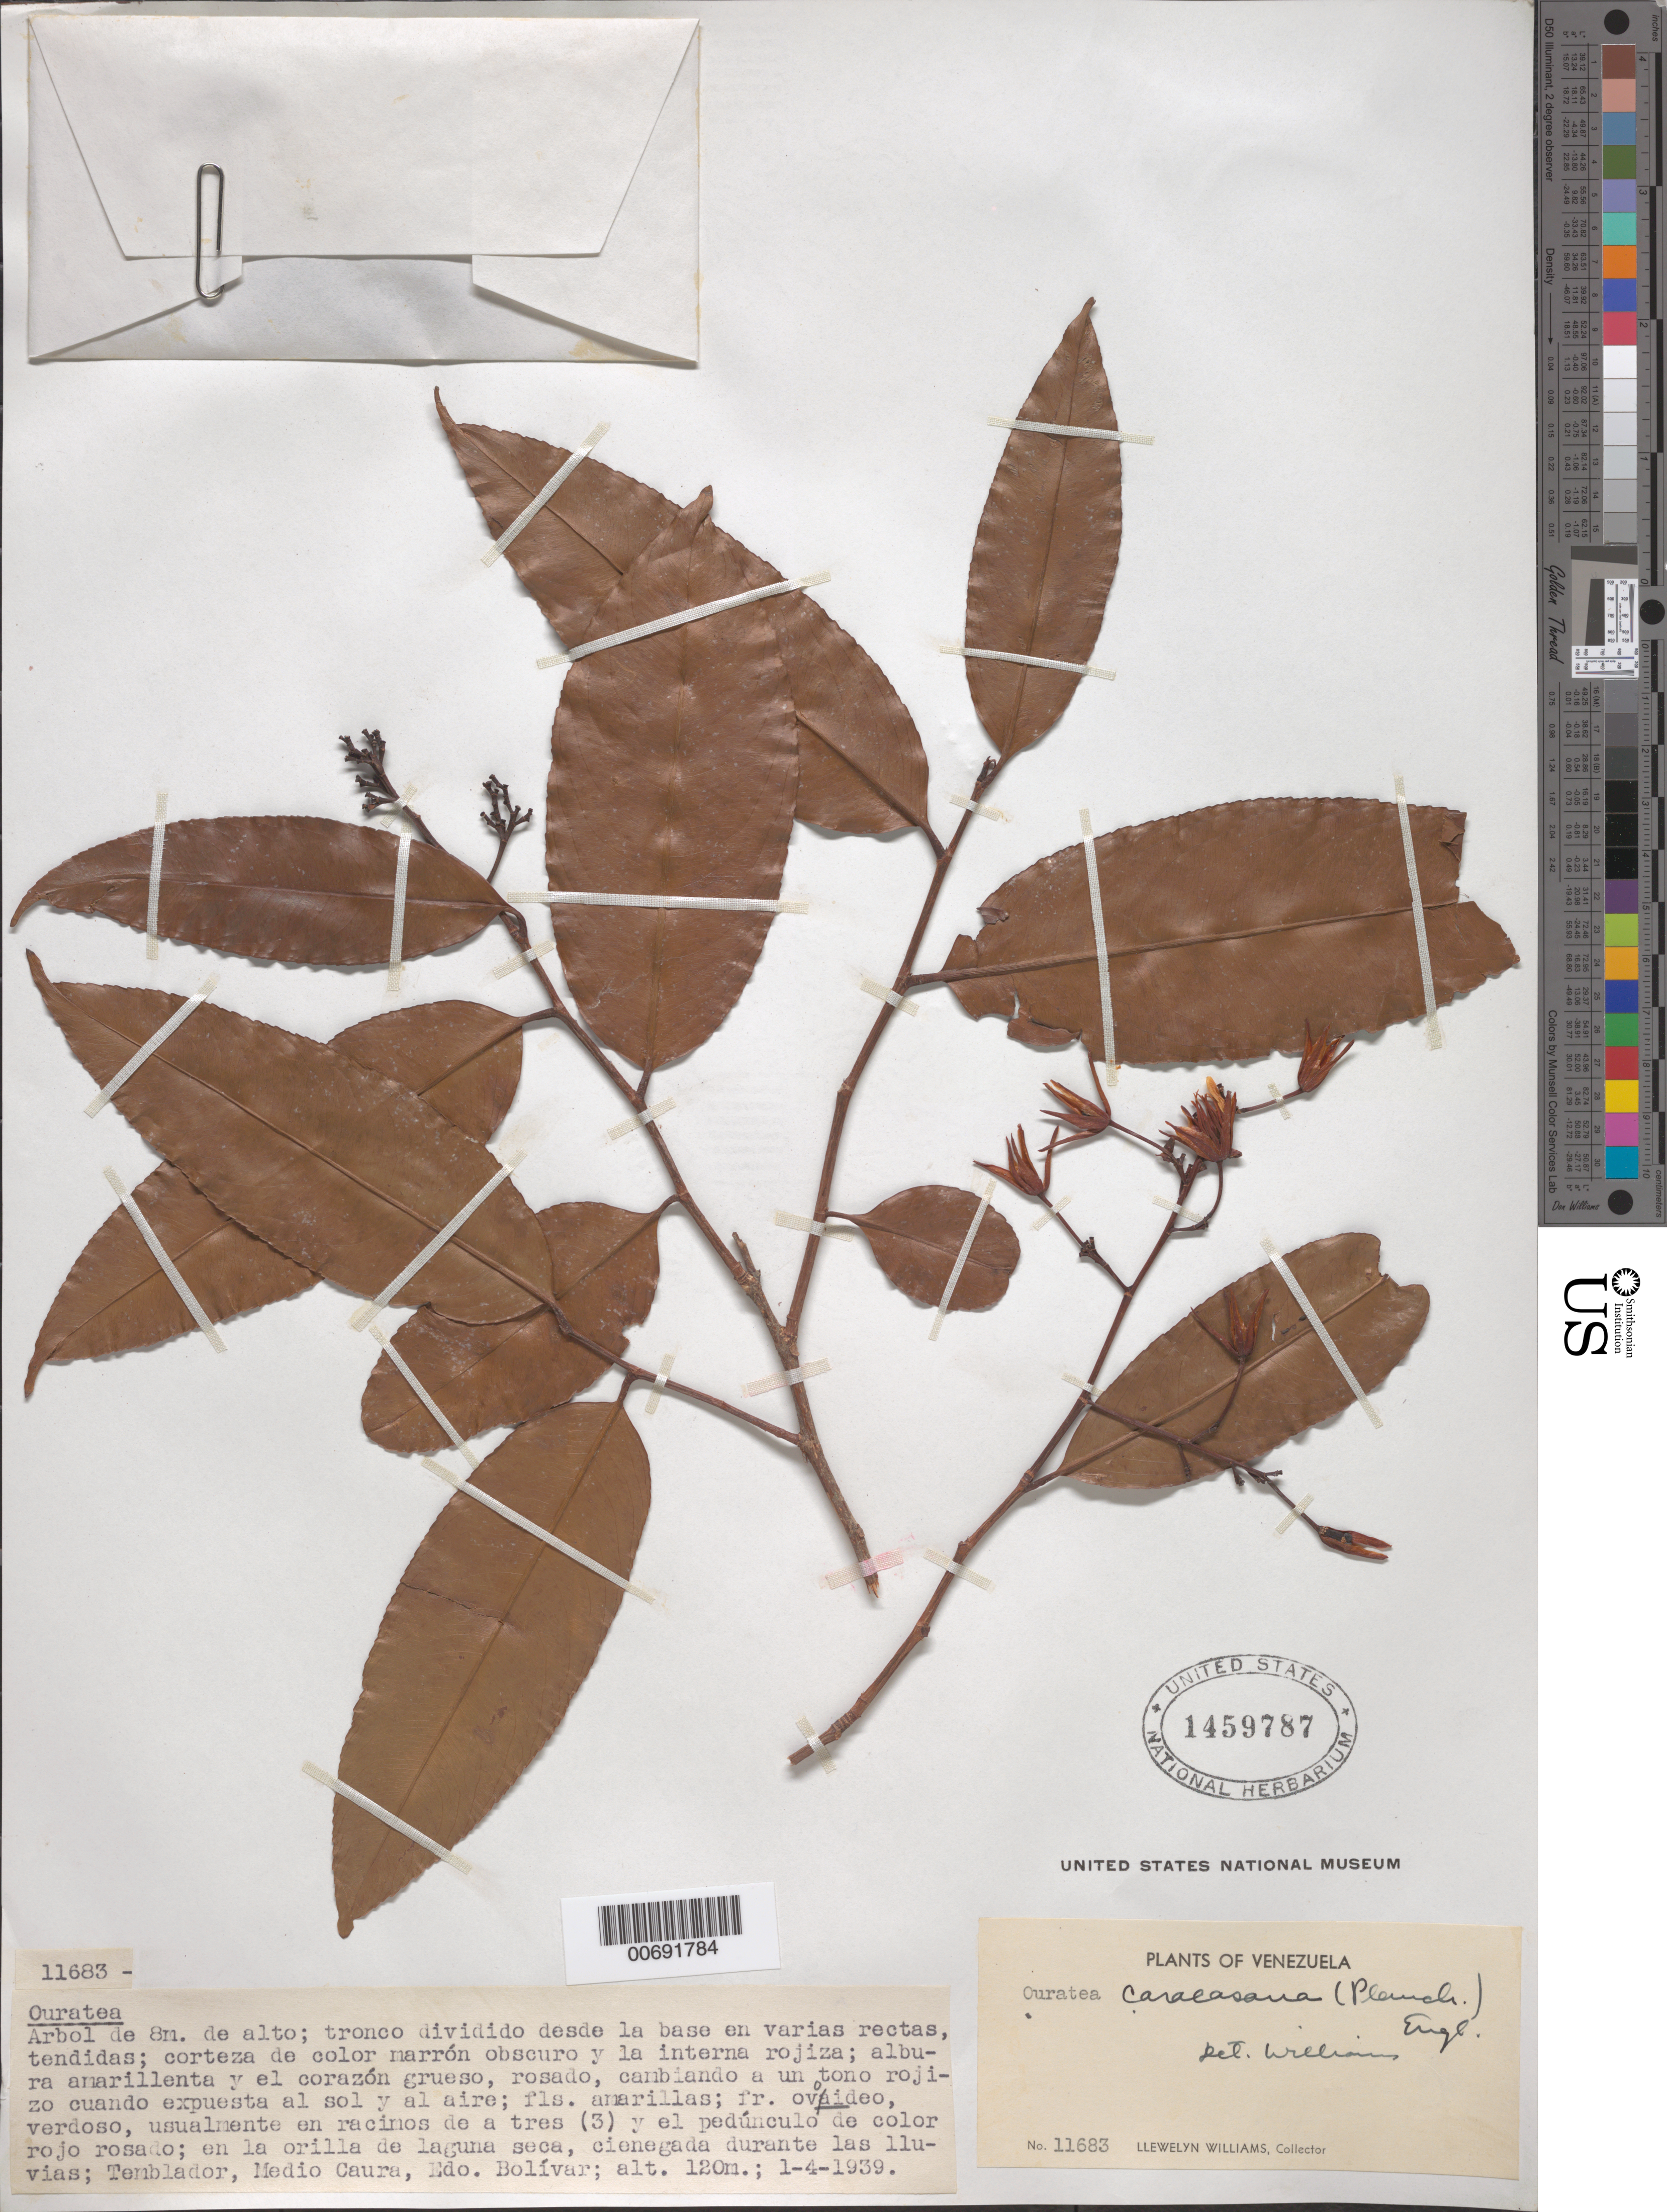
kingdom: Plantae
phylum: Tracheophyta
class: Magnoliopsida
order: Malpighiales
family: Ochnaceae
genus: Ouratea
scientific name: Ouratea superba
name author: Engl.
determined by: Dorr, L. J., (BOT), Smithsonian Institution - National Museum of Natural History (UNITED STATES)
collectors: Ll. Williams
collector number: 11683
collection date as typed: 1-Apr-39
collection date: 1939-04-01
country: Venezuela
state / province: Bolívar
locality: Temblador, Medio Caura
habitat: Orilla de laguna seca, cienegada durante las lluvias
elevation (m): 120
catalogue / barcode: US 1459787